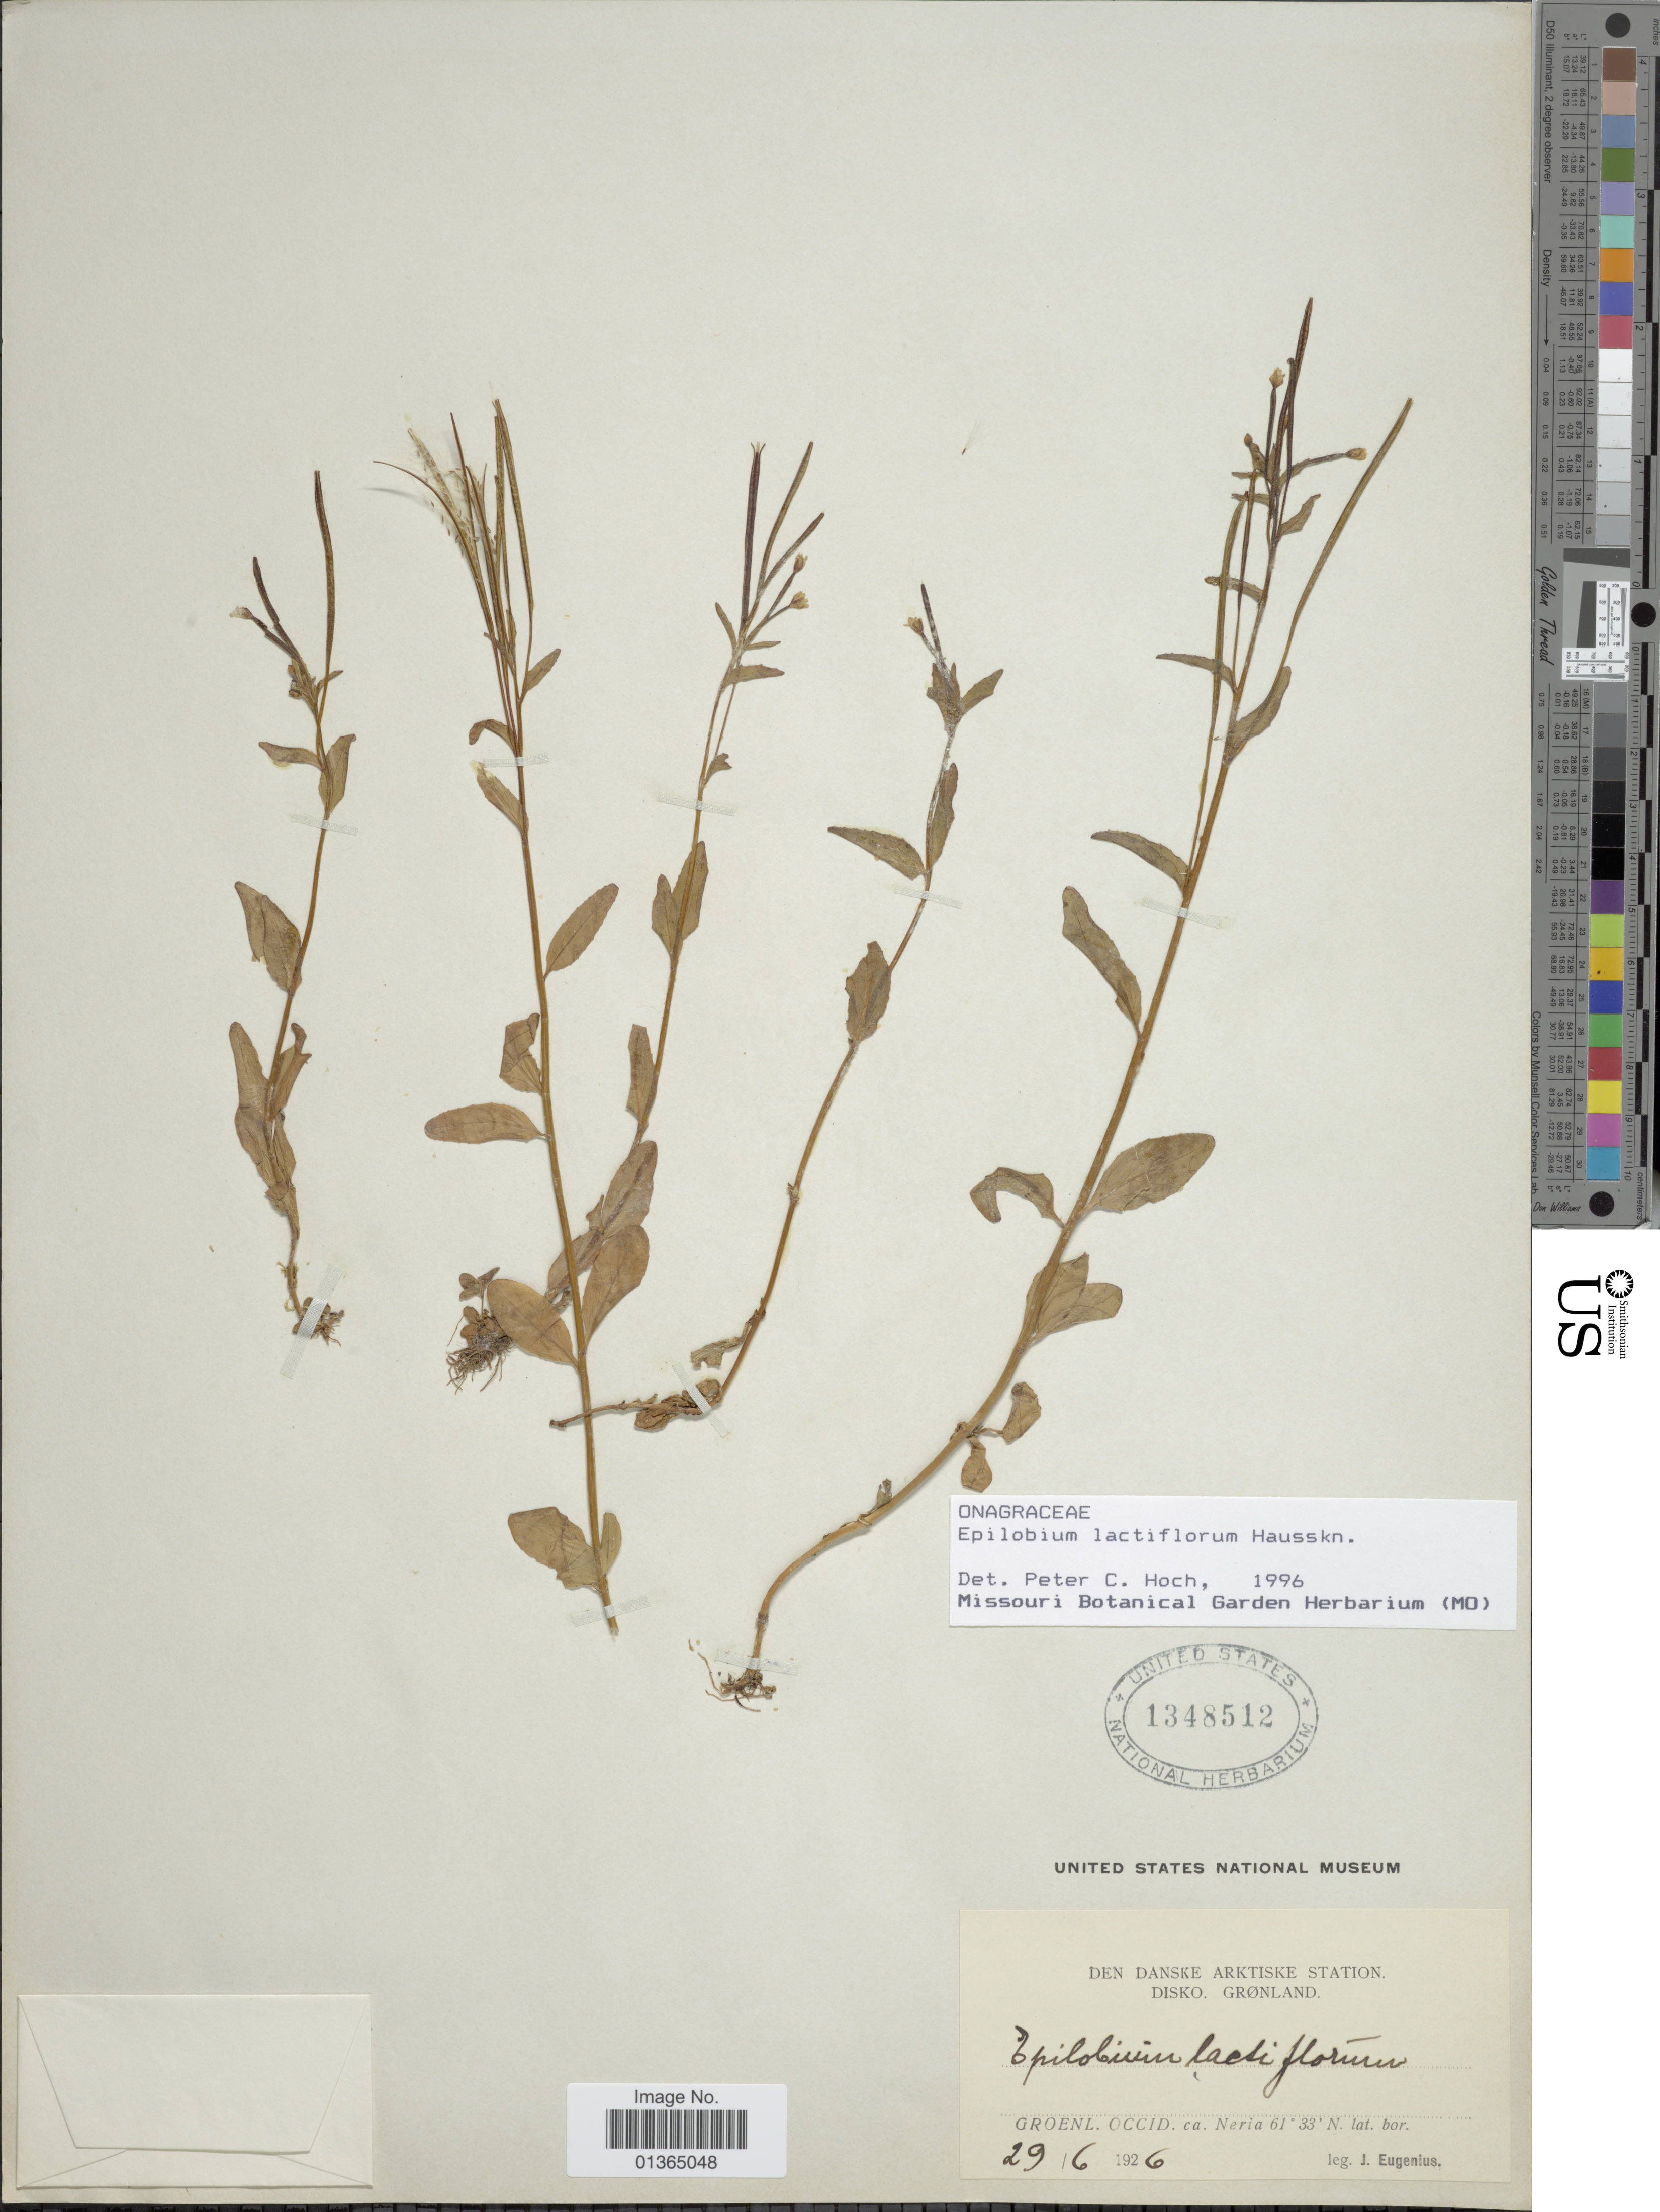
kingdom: Plantae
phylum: Tracheophyta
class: Magnoliopsida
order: Myrtales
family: Onagraceae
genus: Epilobium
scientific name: Epilobium lactiflorum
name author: Hausskn.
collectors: J. Eugenius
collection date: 1926-06-29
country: Greenland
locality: Den Danske Arktiske Station. Groenl. Occid. ca. Neria.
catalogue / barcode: US 1348512